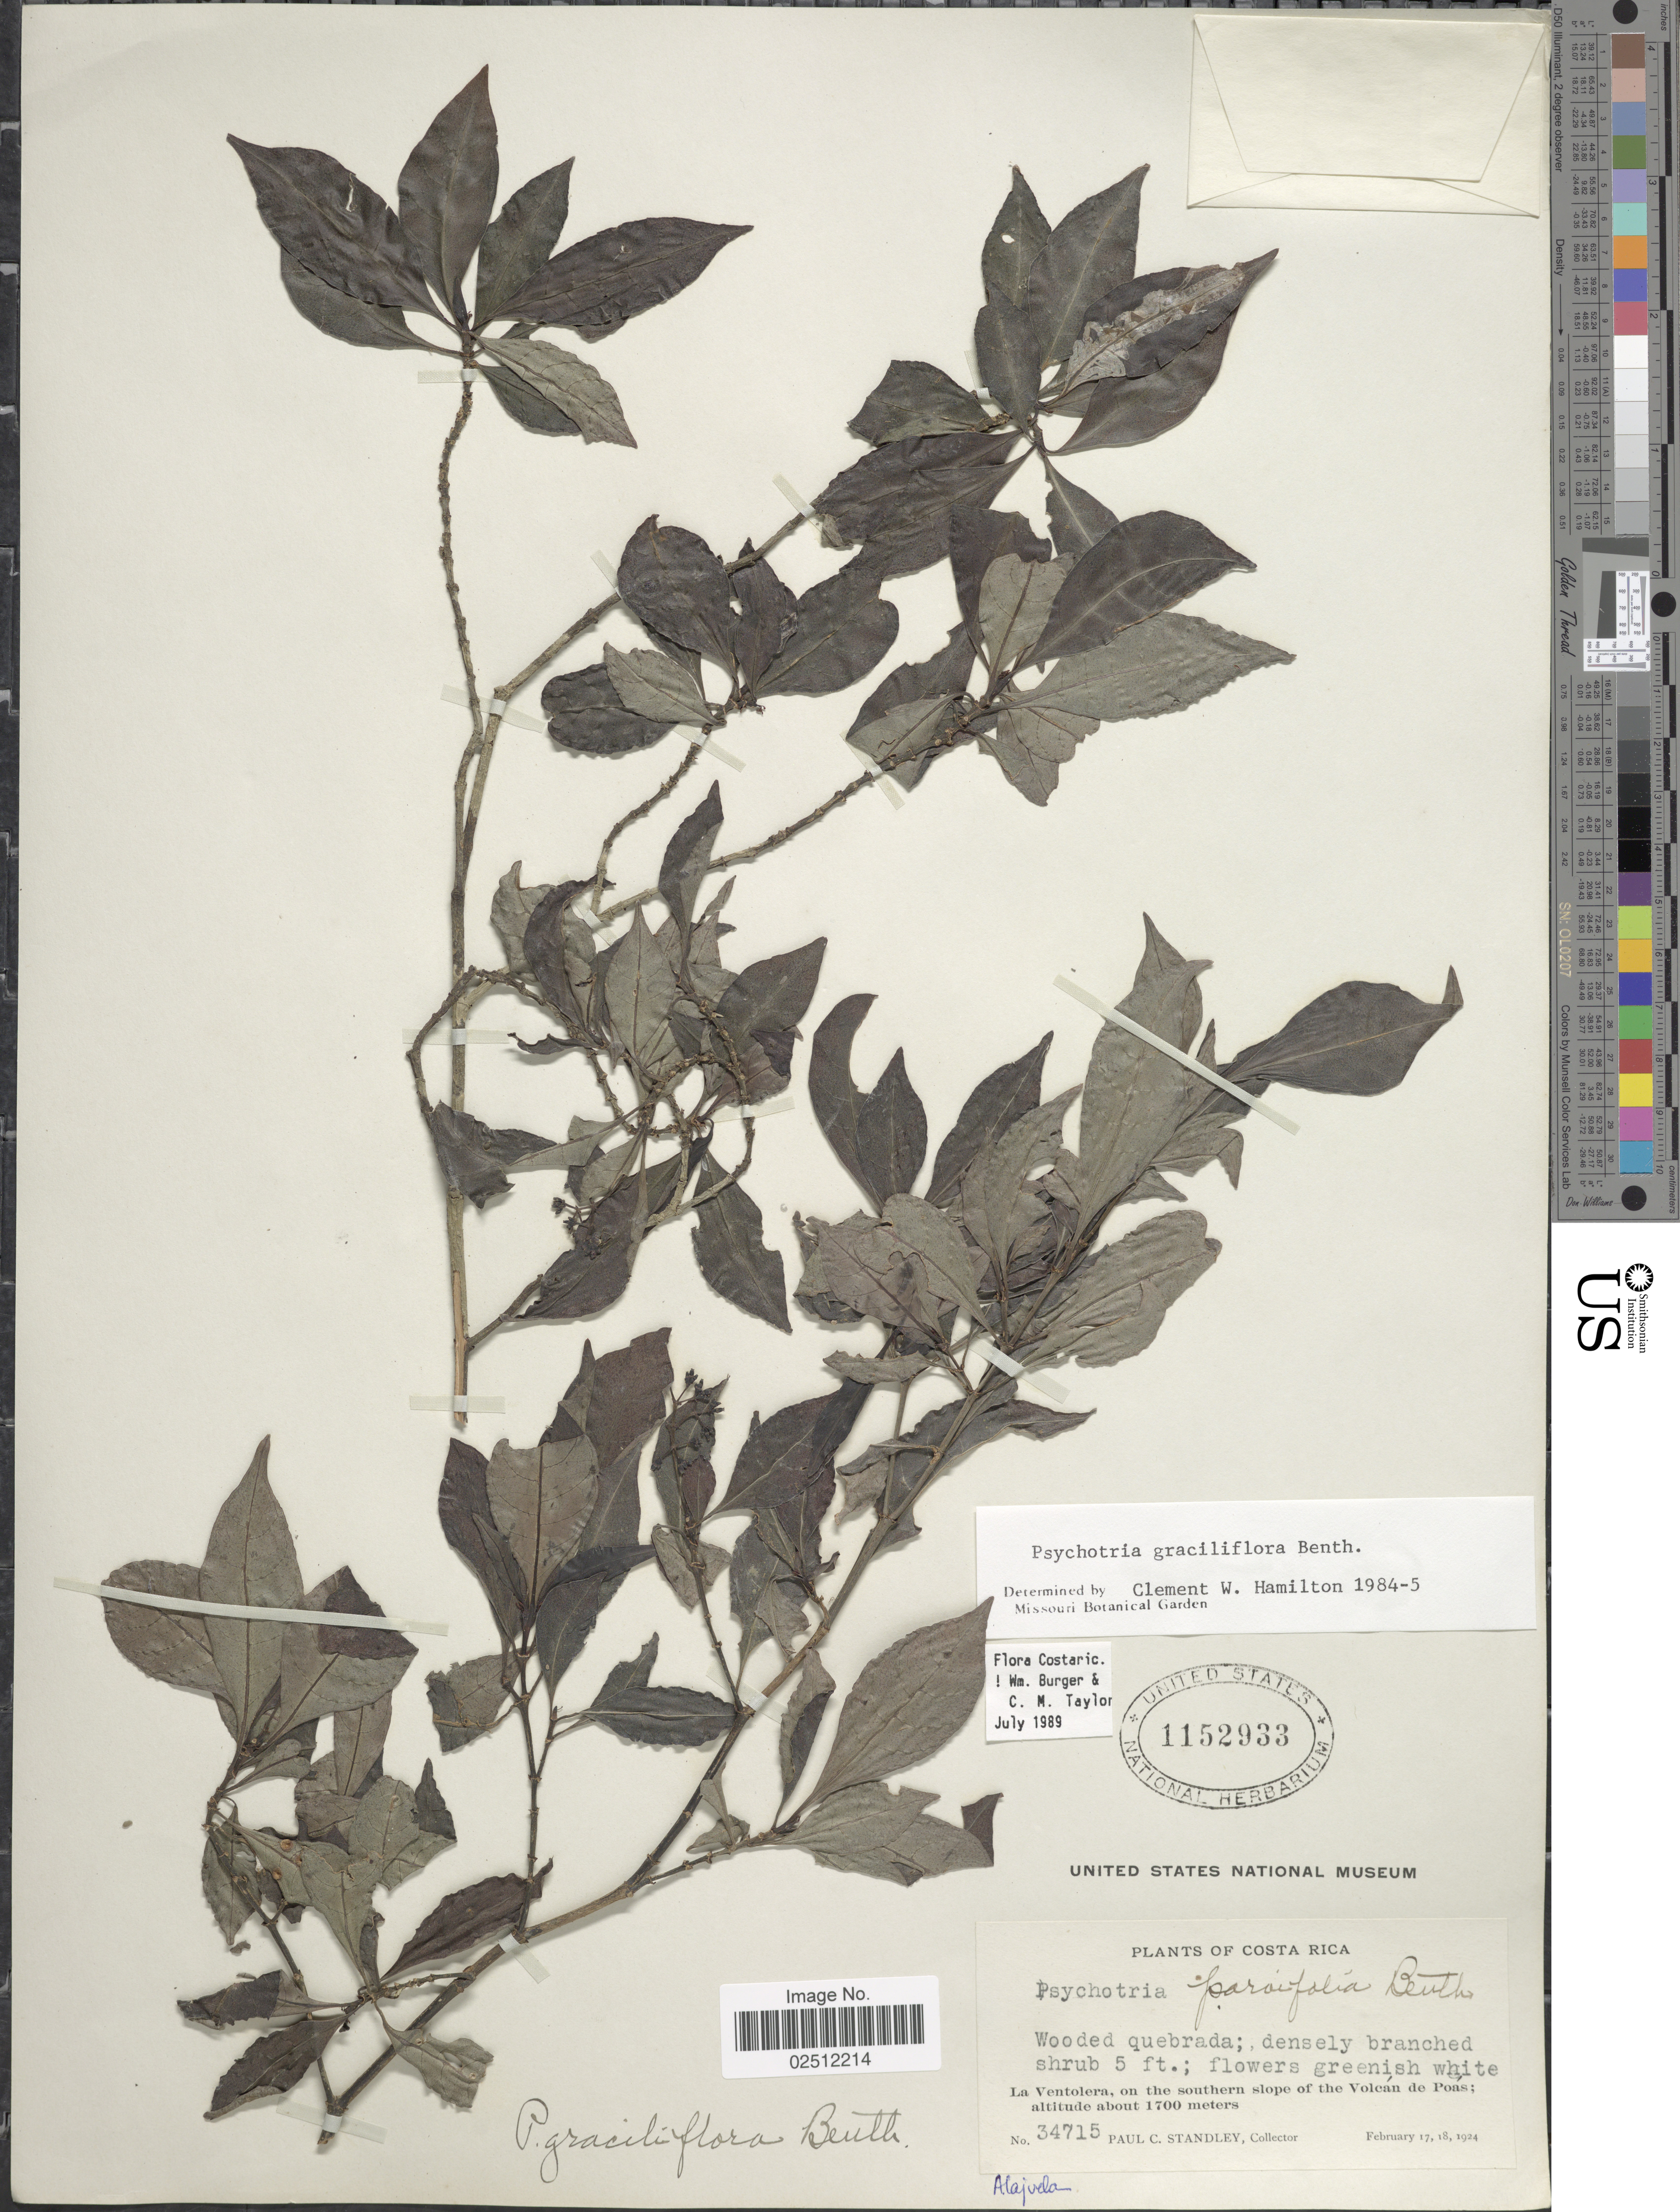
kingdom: Plantae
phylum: Tracheophyta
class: Magnoliopsida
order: Gentianales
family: Rubiaceae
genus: Psychotria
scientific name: Psychotria graciliflora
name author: Benth.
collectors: P. C. Standley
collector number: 34715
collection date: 1924-02-17/1924-02-18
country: Costa Rica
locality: Wooded quebrada; La Ventolera, on the southern slope of the Volcán de Poás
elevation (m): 1700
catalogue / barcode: US 1152933